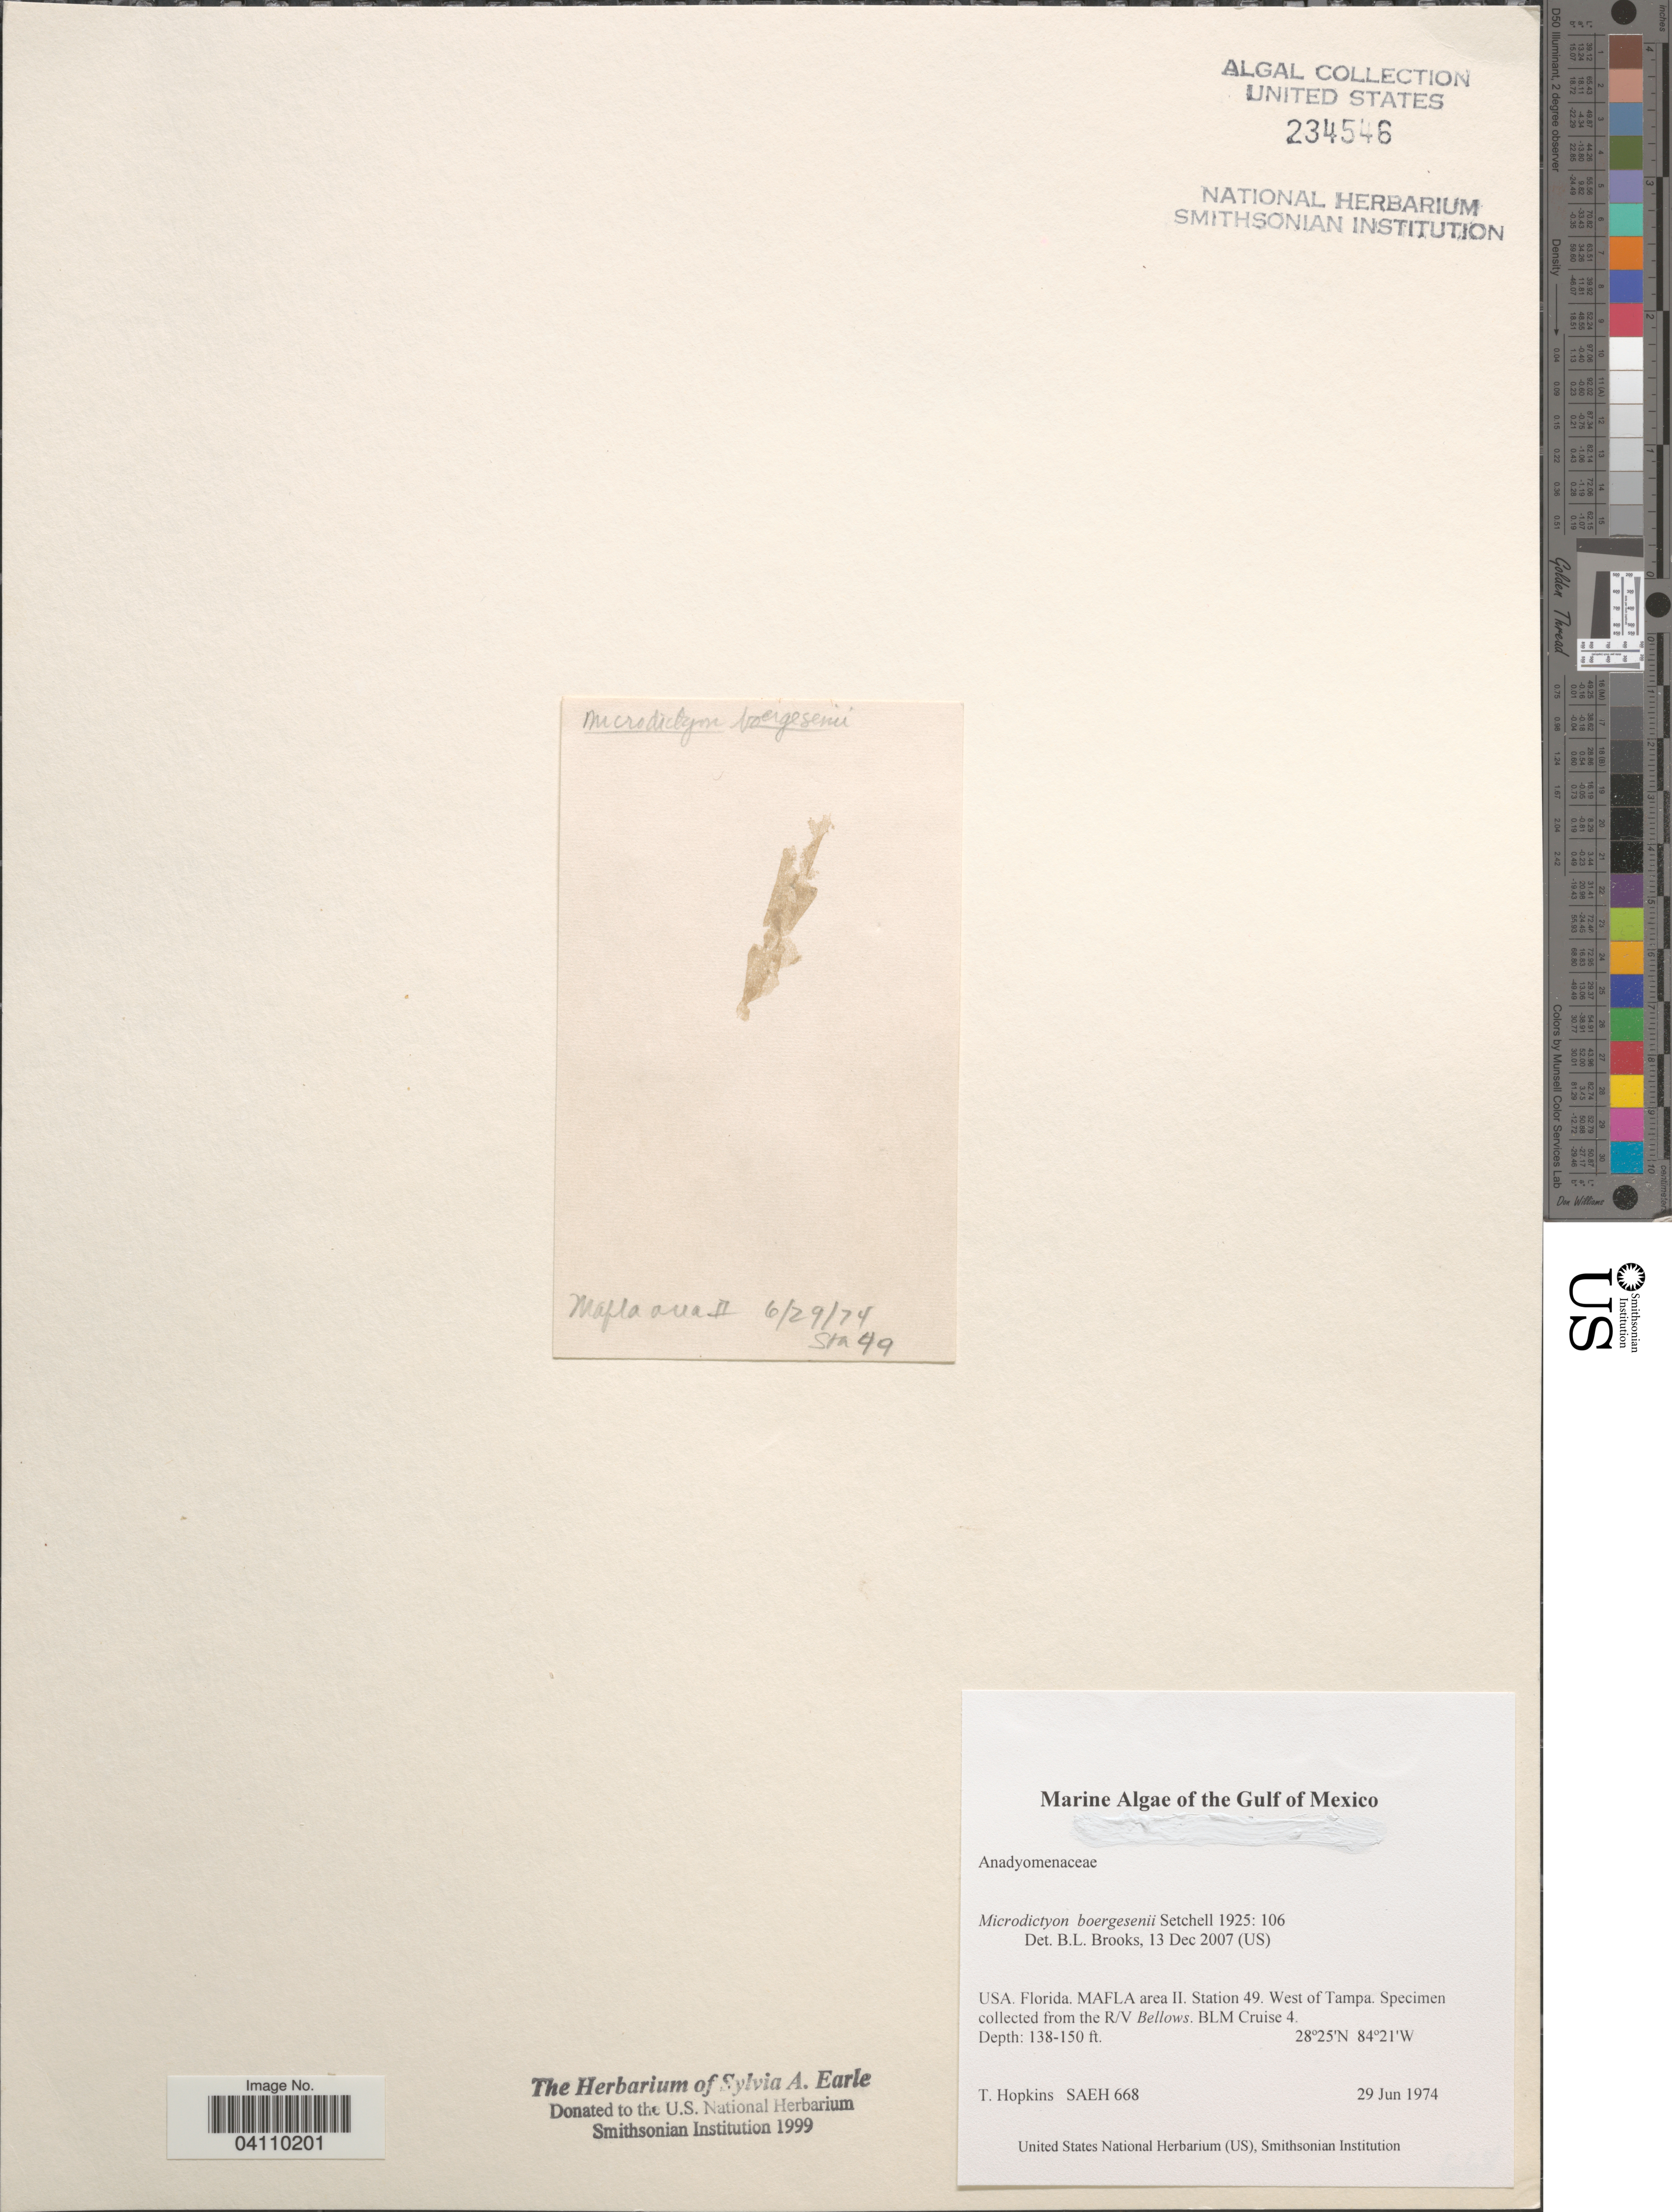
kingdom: Plantae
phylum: Chlorophyta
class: Ulvophyceae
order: Cladophorales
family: Anadyomenaceae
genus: Microdictyon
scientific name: Microdictyon boergesenii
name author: Setch.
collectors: T. Hopkins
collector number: SAEH668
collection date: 1974-06-29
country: United States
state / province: Florida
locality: The Gulf of Mexico. MAFLA area II. Station 49. West of Tampa. The R/V Bellows. BLM Cruise 4.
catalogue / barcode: US 234546